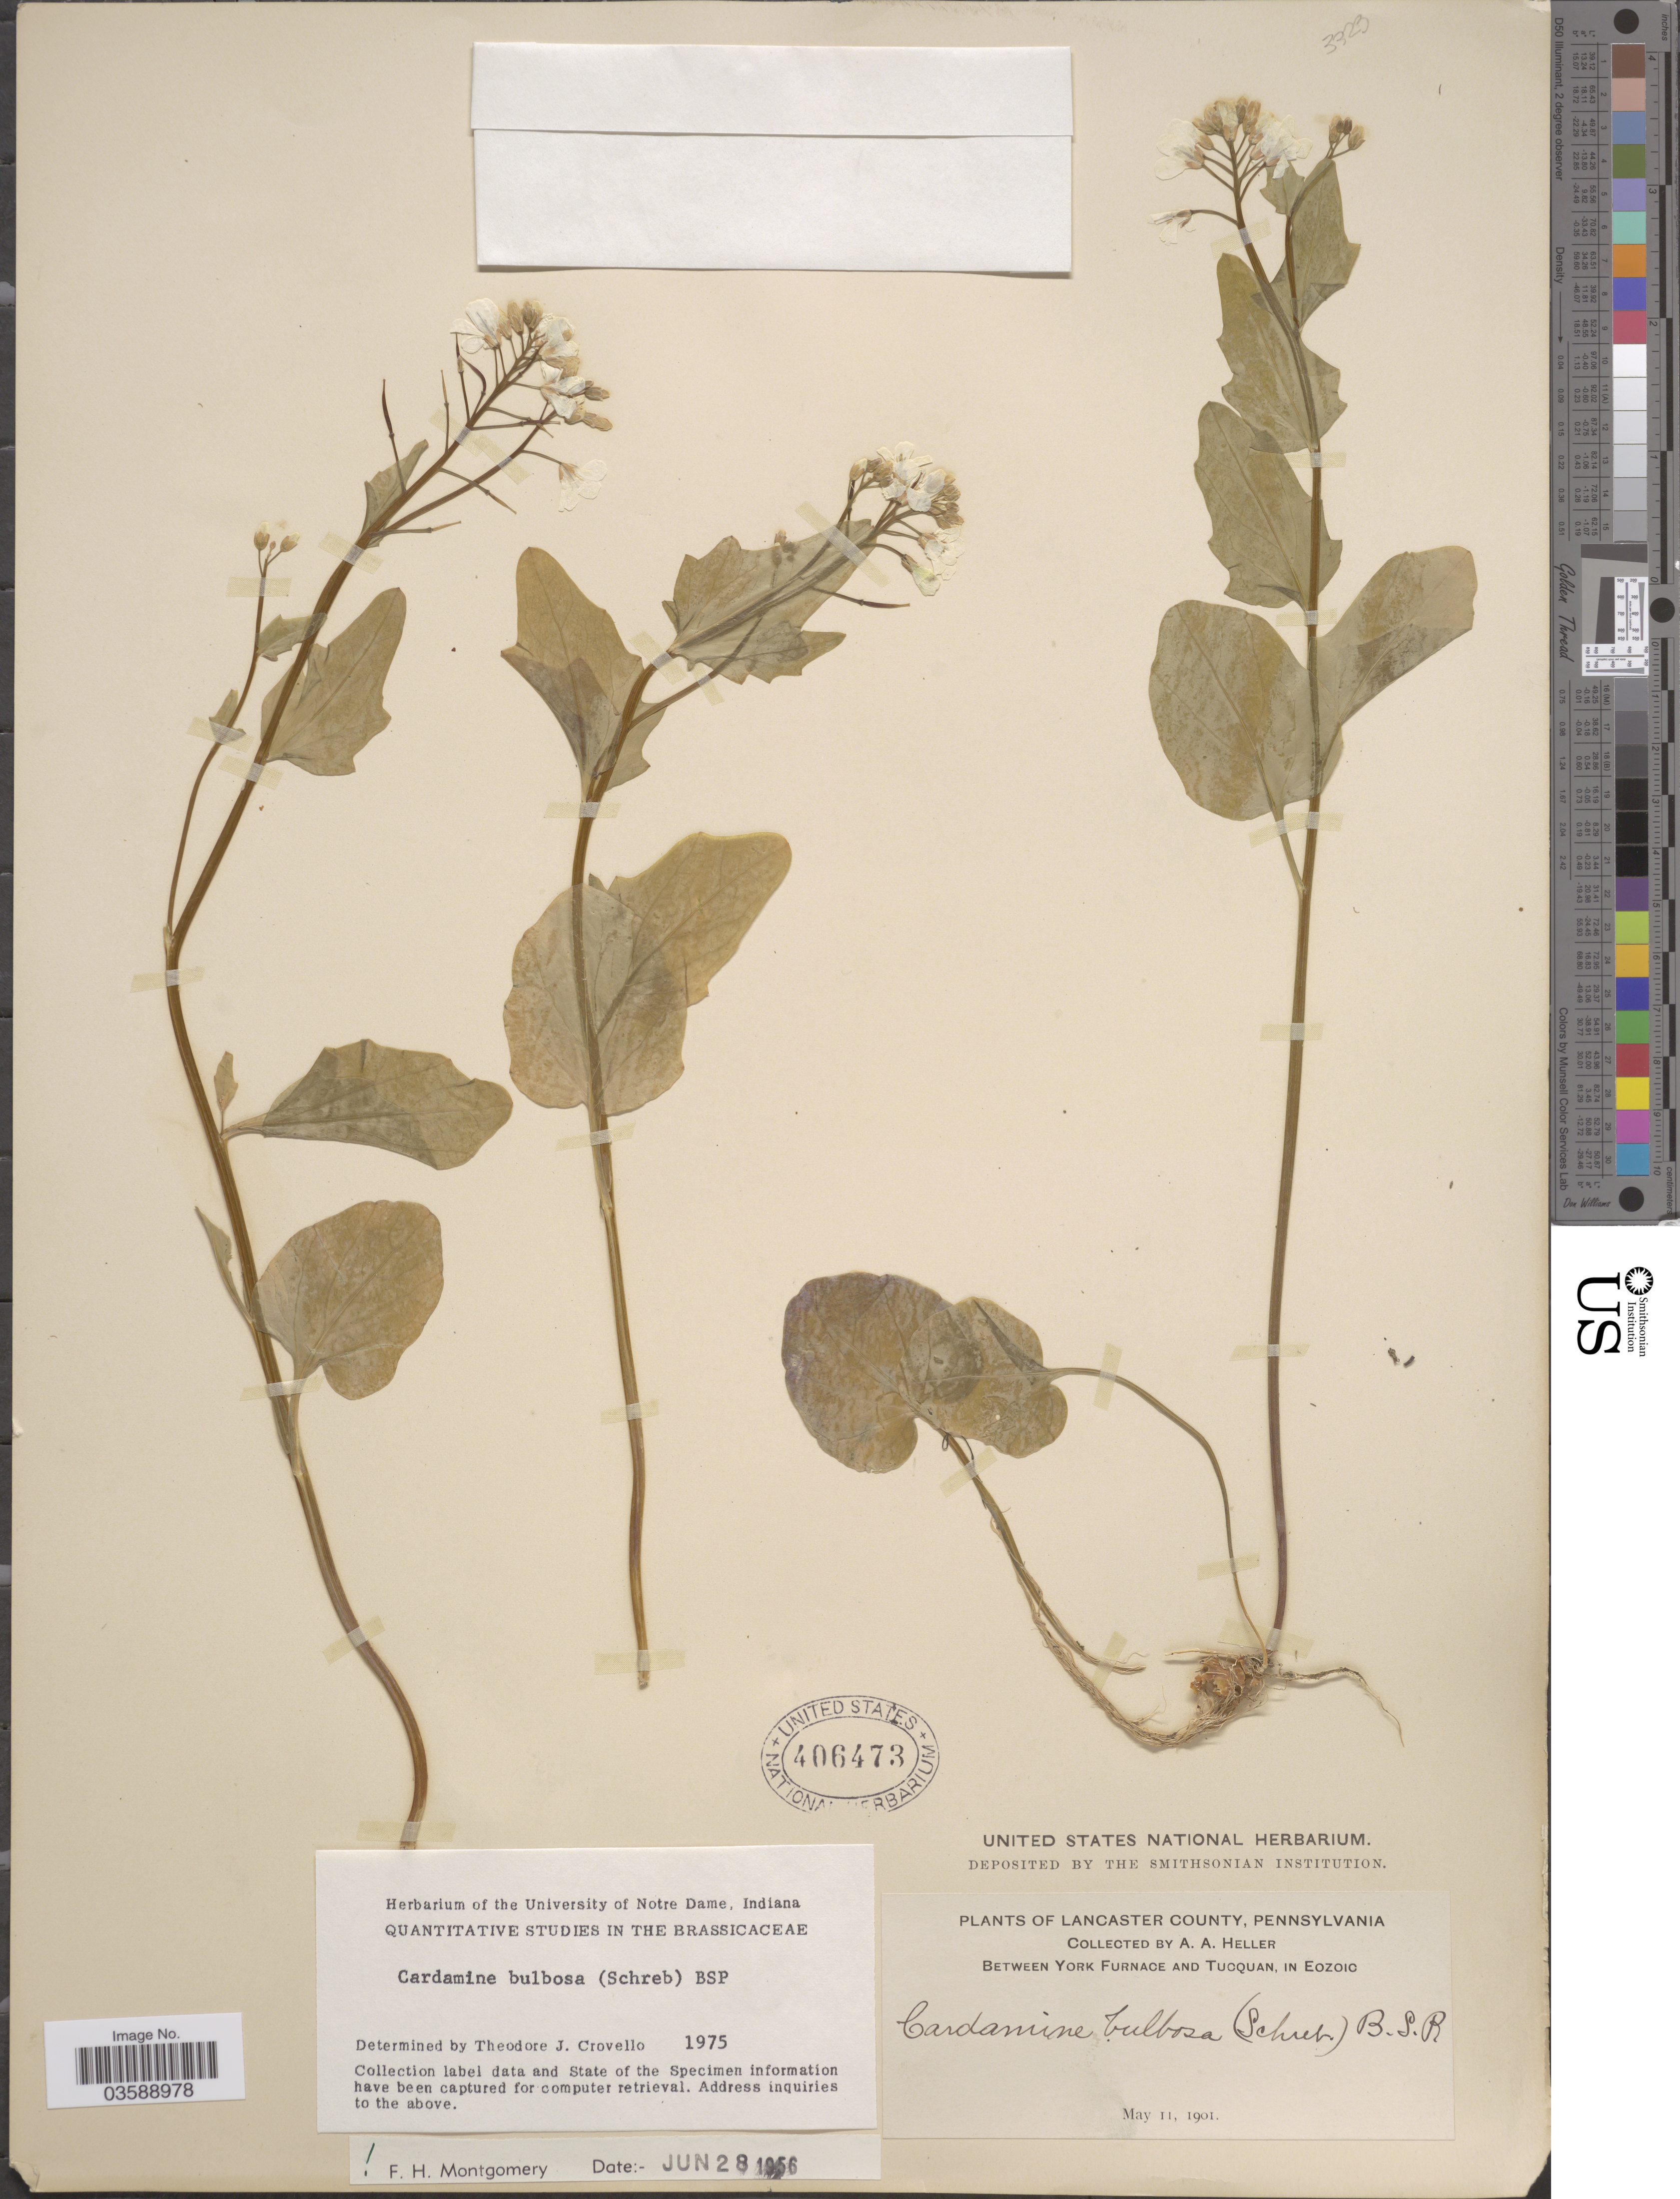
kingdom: Plantae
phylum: Tracheophyta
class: Magnoliopsida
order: Brassicales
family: Brassicaceae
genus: Cardamine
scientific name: Cardamine bulbosa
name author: (Schreb. ex Muhl.) Britton et al.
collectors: A. A. Heller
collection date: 1901-05-11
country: United States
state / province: Pennsylvania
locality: Lancaster County. Between York Furnace and Tucǫuan, in Eozoic.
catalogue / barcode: US 406473